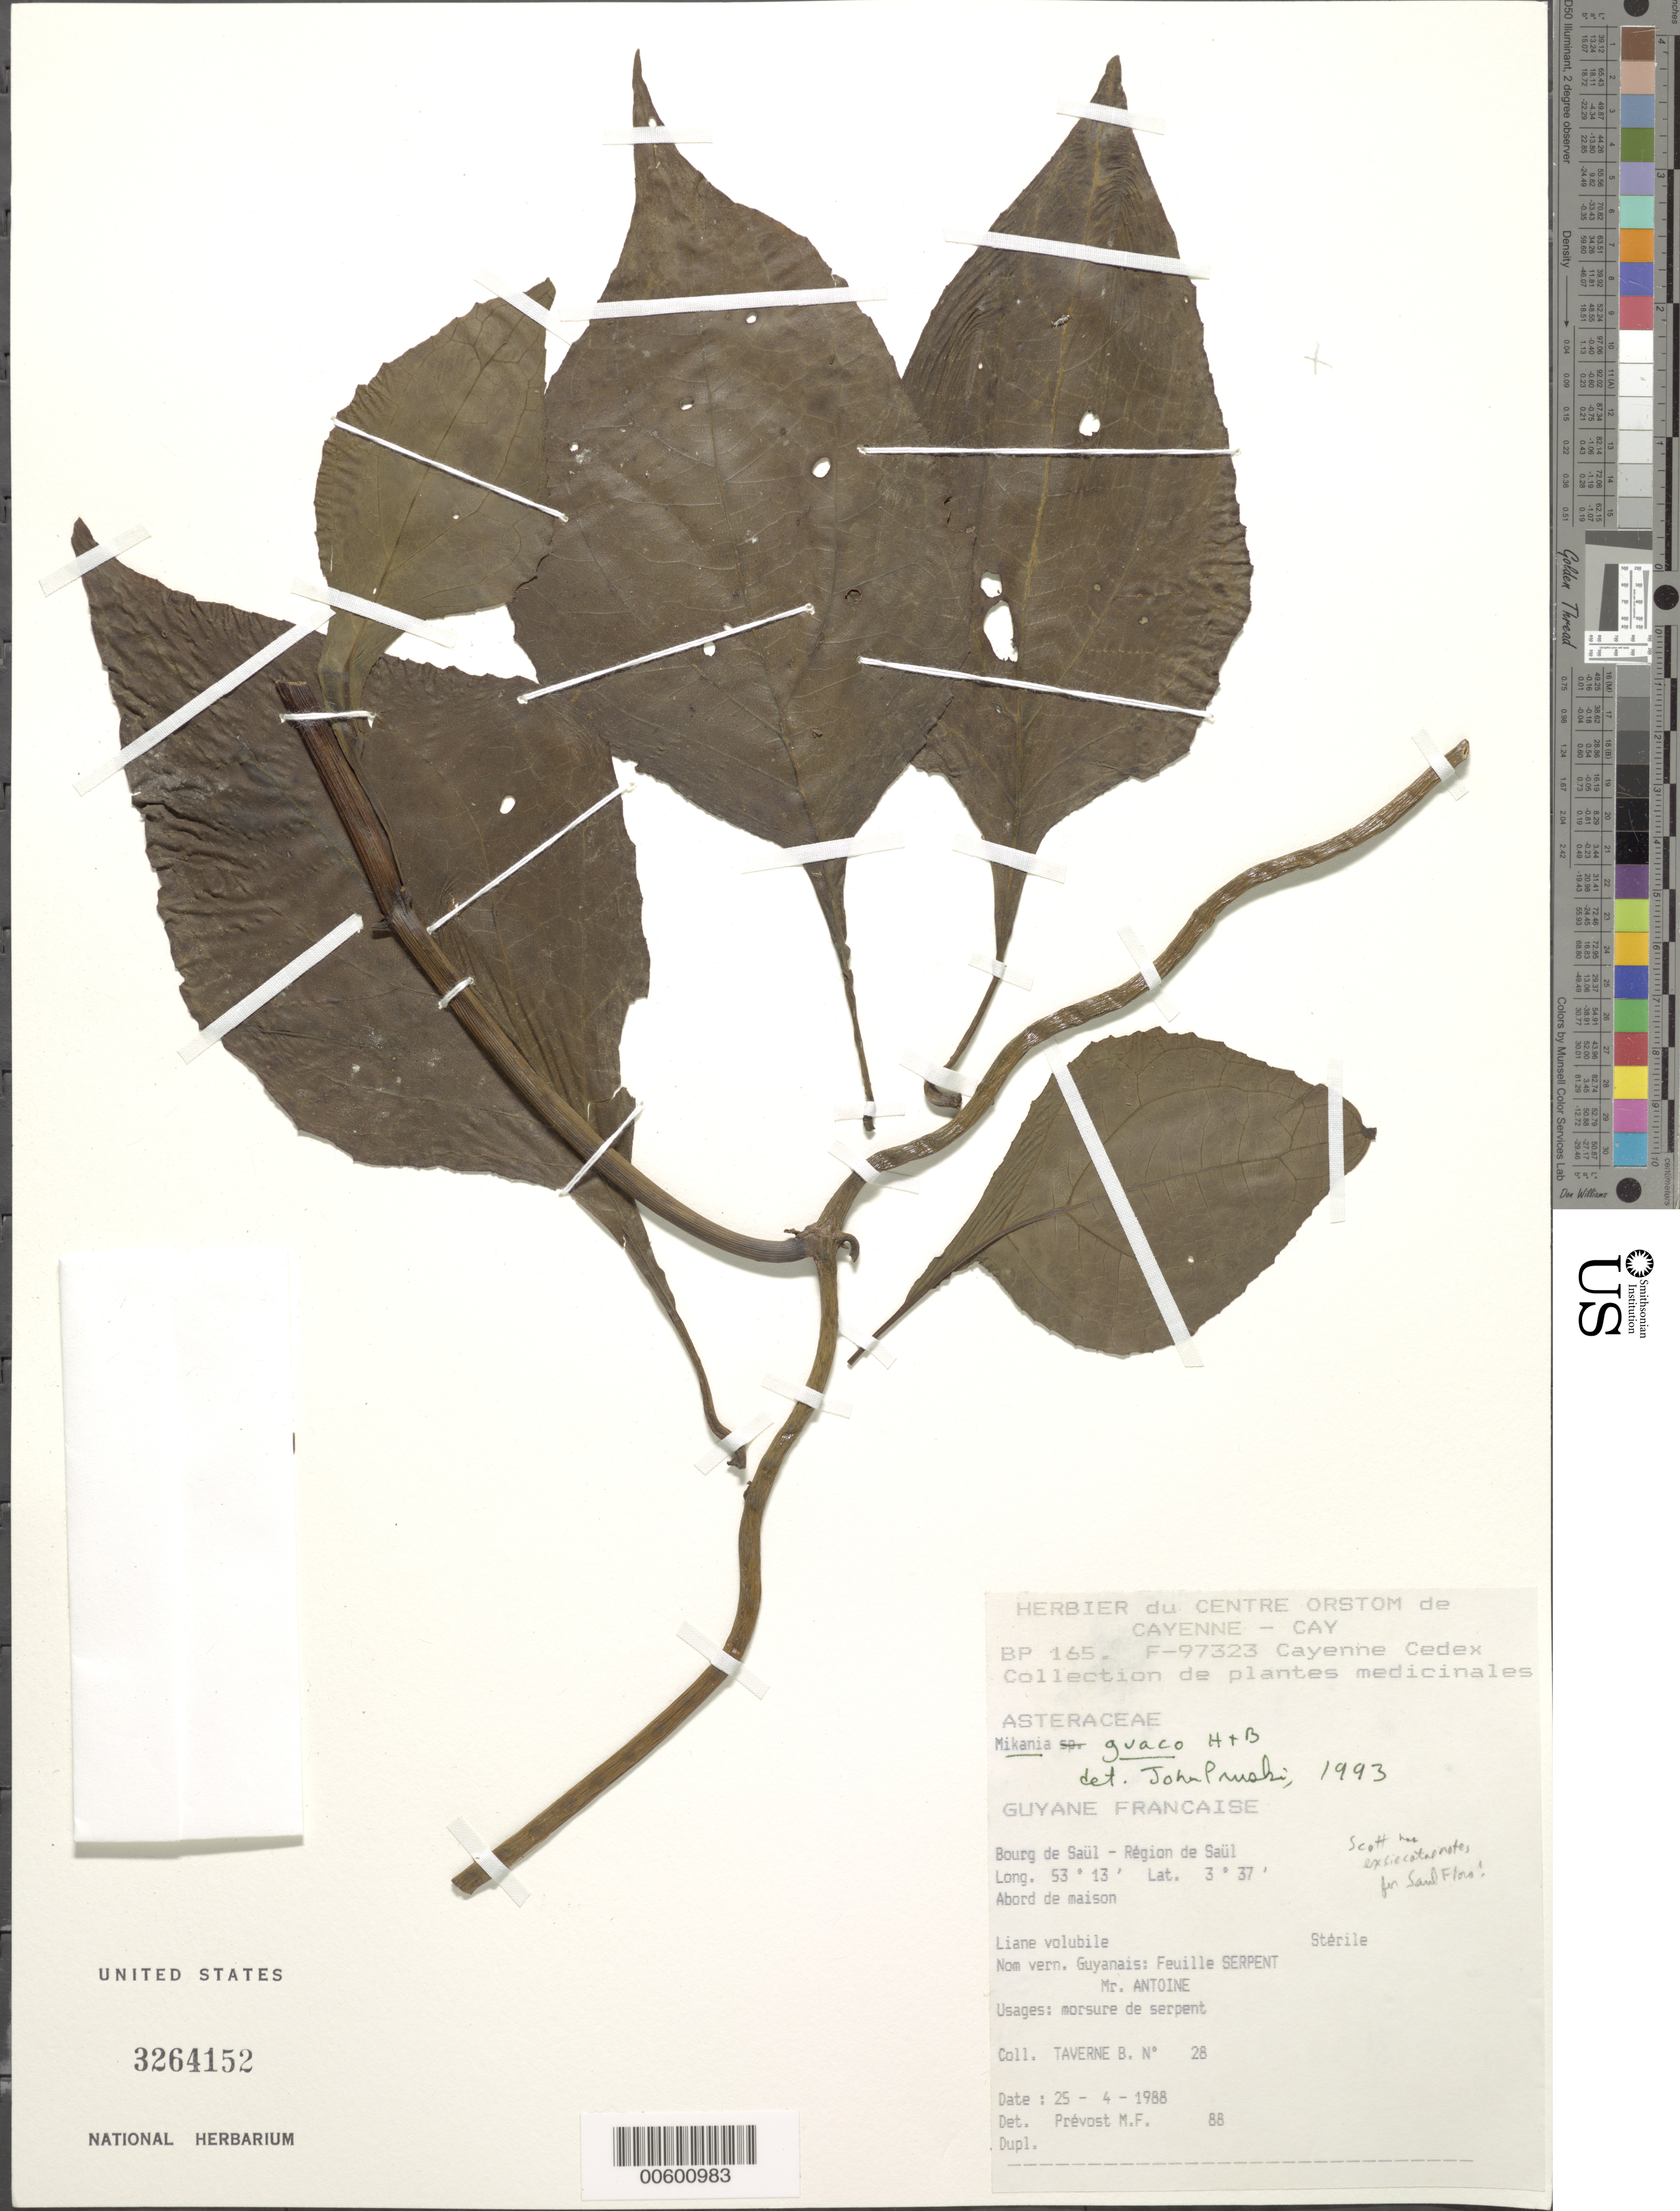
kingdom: Plantae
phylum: Tracheophyta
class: Magnoliopsida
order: Asterales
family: Asteraceae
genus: Mikania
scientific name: Mikania guaco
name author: Humb. & Bonpl.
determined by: Pruski, J. F.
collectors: B. Taverne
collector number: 28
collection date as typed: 25-Apr-88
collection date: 1988-04-25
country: French Guiana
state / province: Saint-Laurent-du-Maroni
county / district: Saül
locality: Bourg de Saül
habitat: Abord de maison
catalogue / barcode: US 3264152